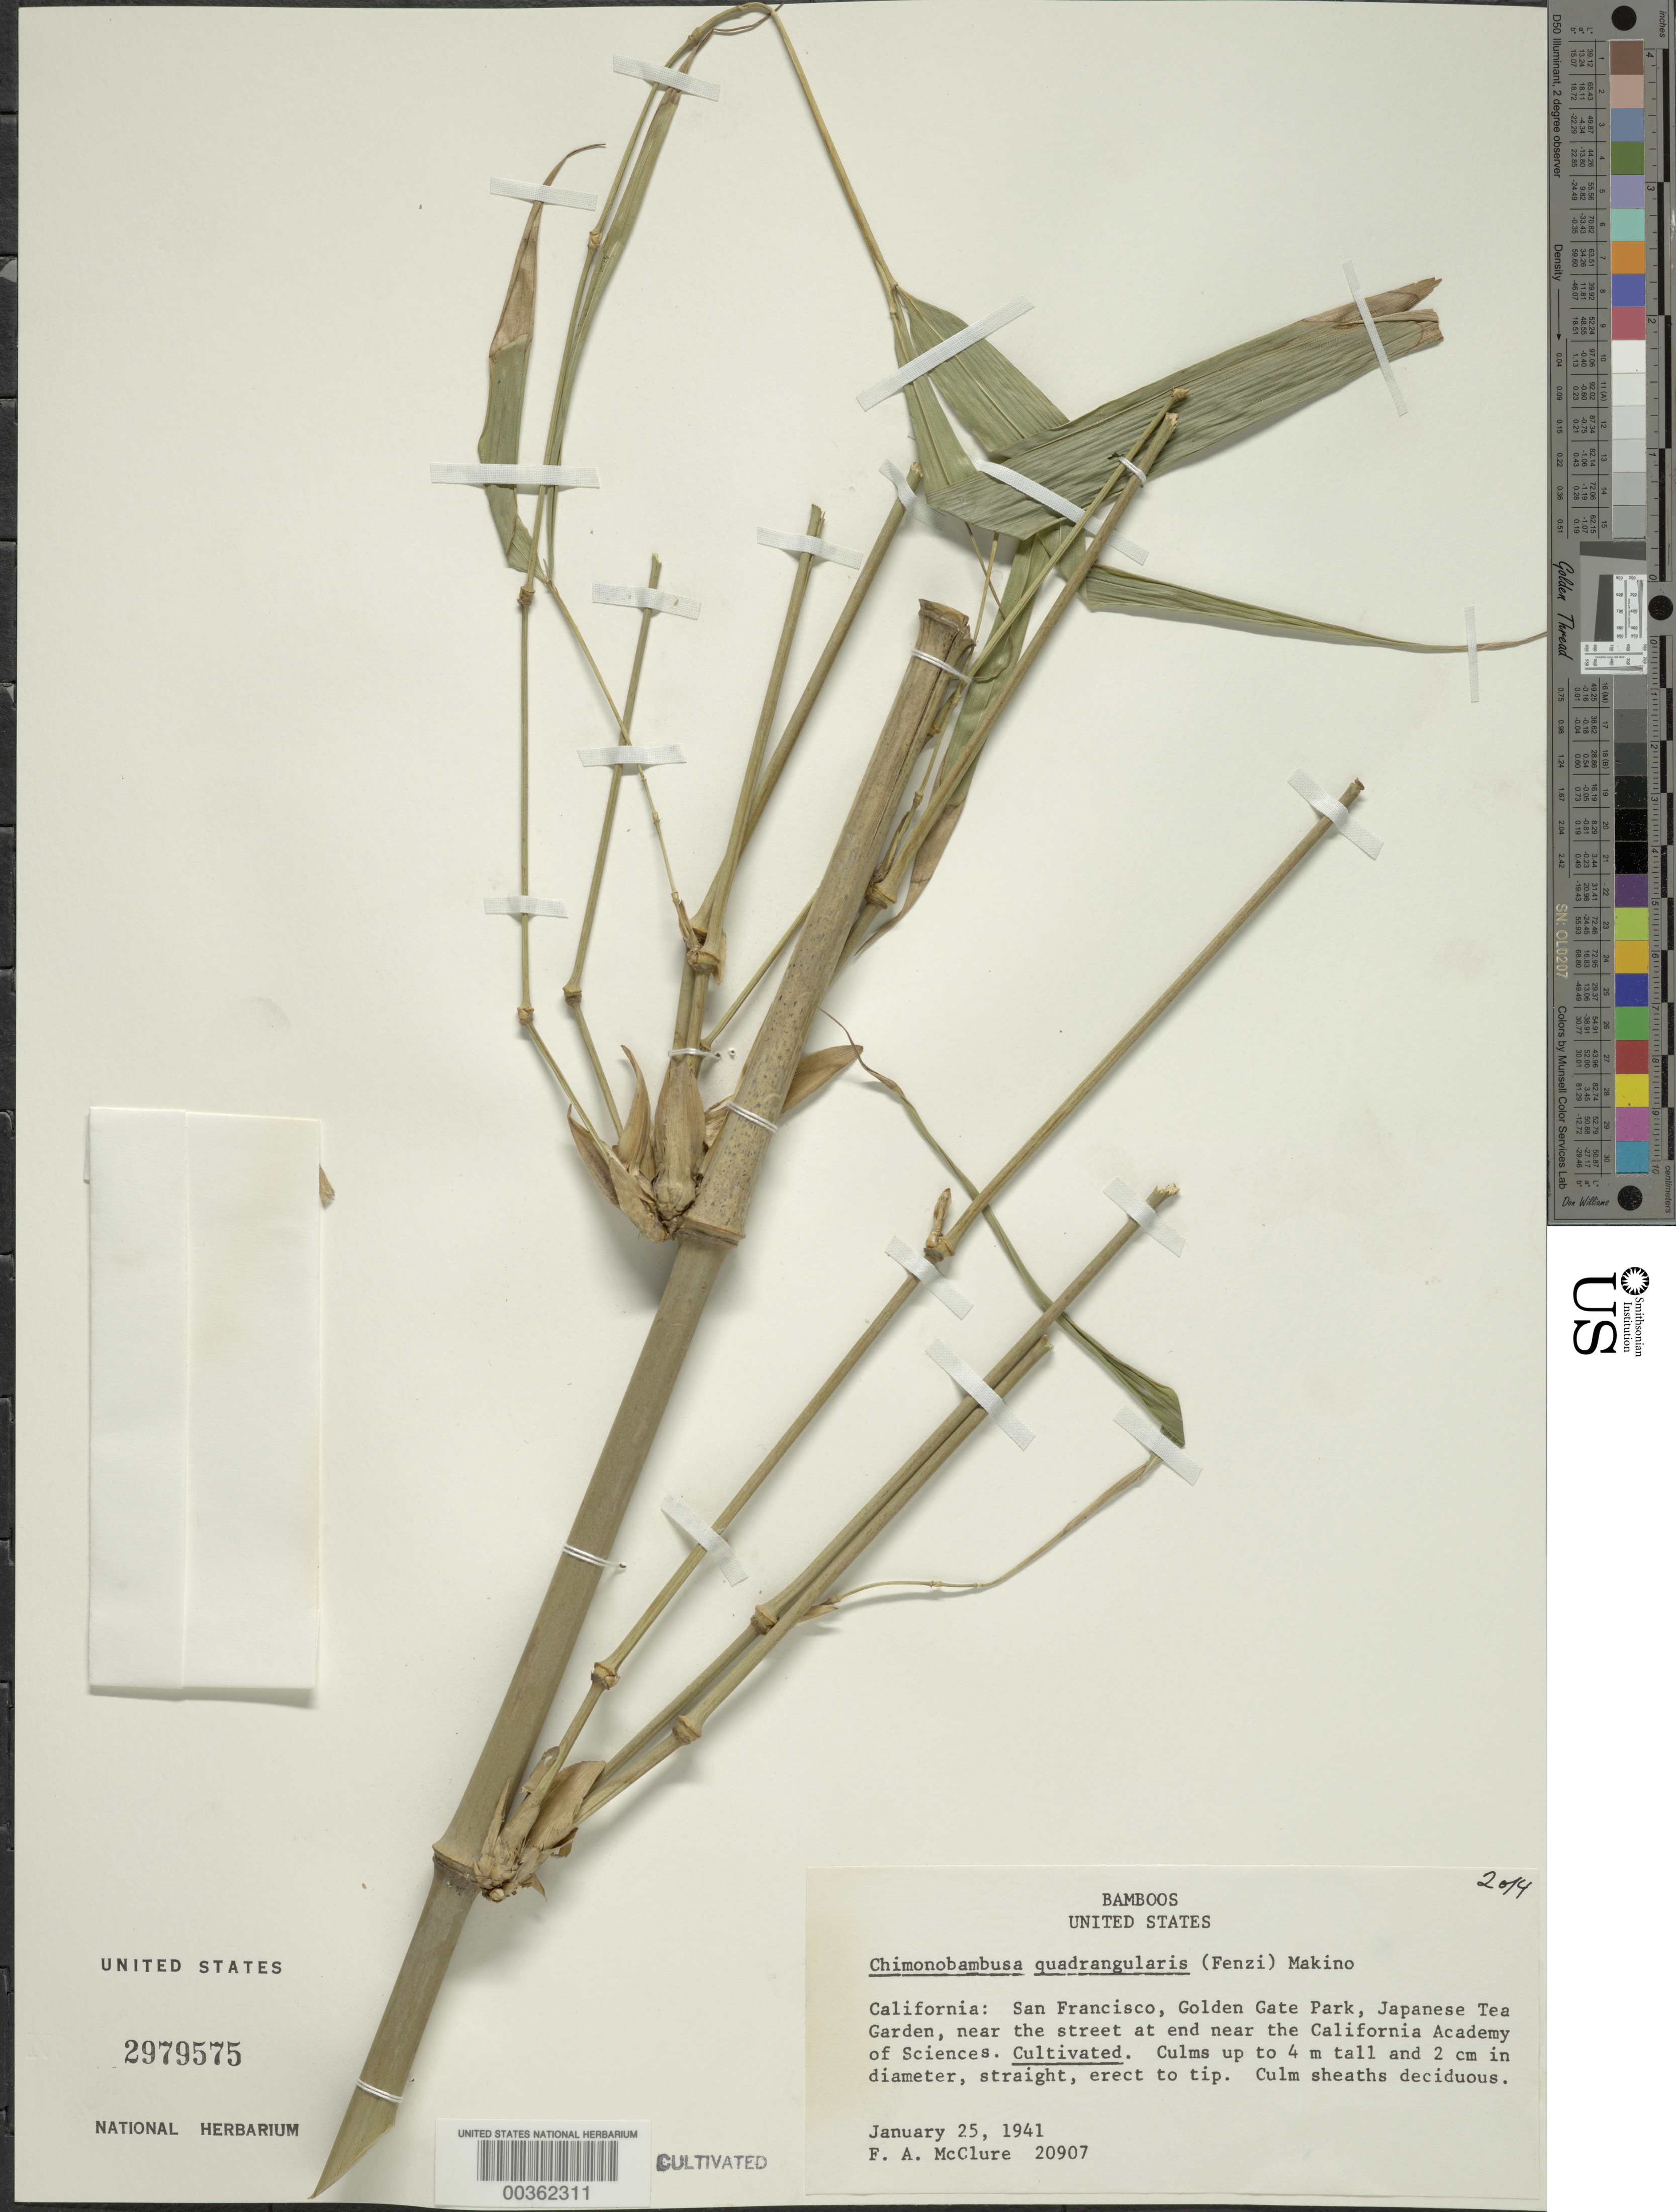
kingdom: Plantae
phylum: Tracheophyta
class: Liliopsida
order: Poales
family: Poaceae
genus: Chimonobambusa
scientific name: Chimonobambusa quadrangularis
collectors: F. A. McClure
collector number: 20907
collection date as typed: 25 Jan 1941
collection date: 1941-01-25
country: United States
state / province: California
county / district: San Francisco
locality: Golden gate park-san francisco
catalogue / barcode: US 2979575